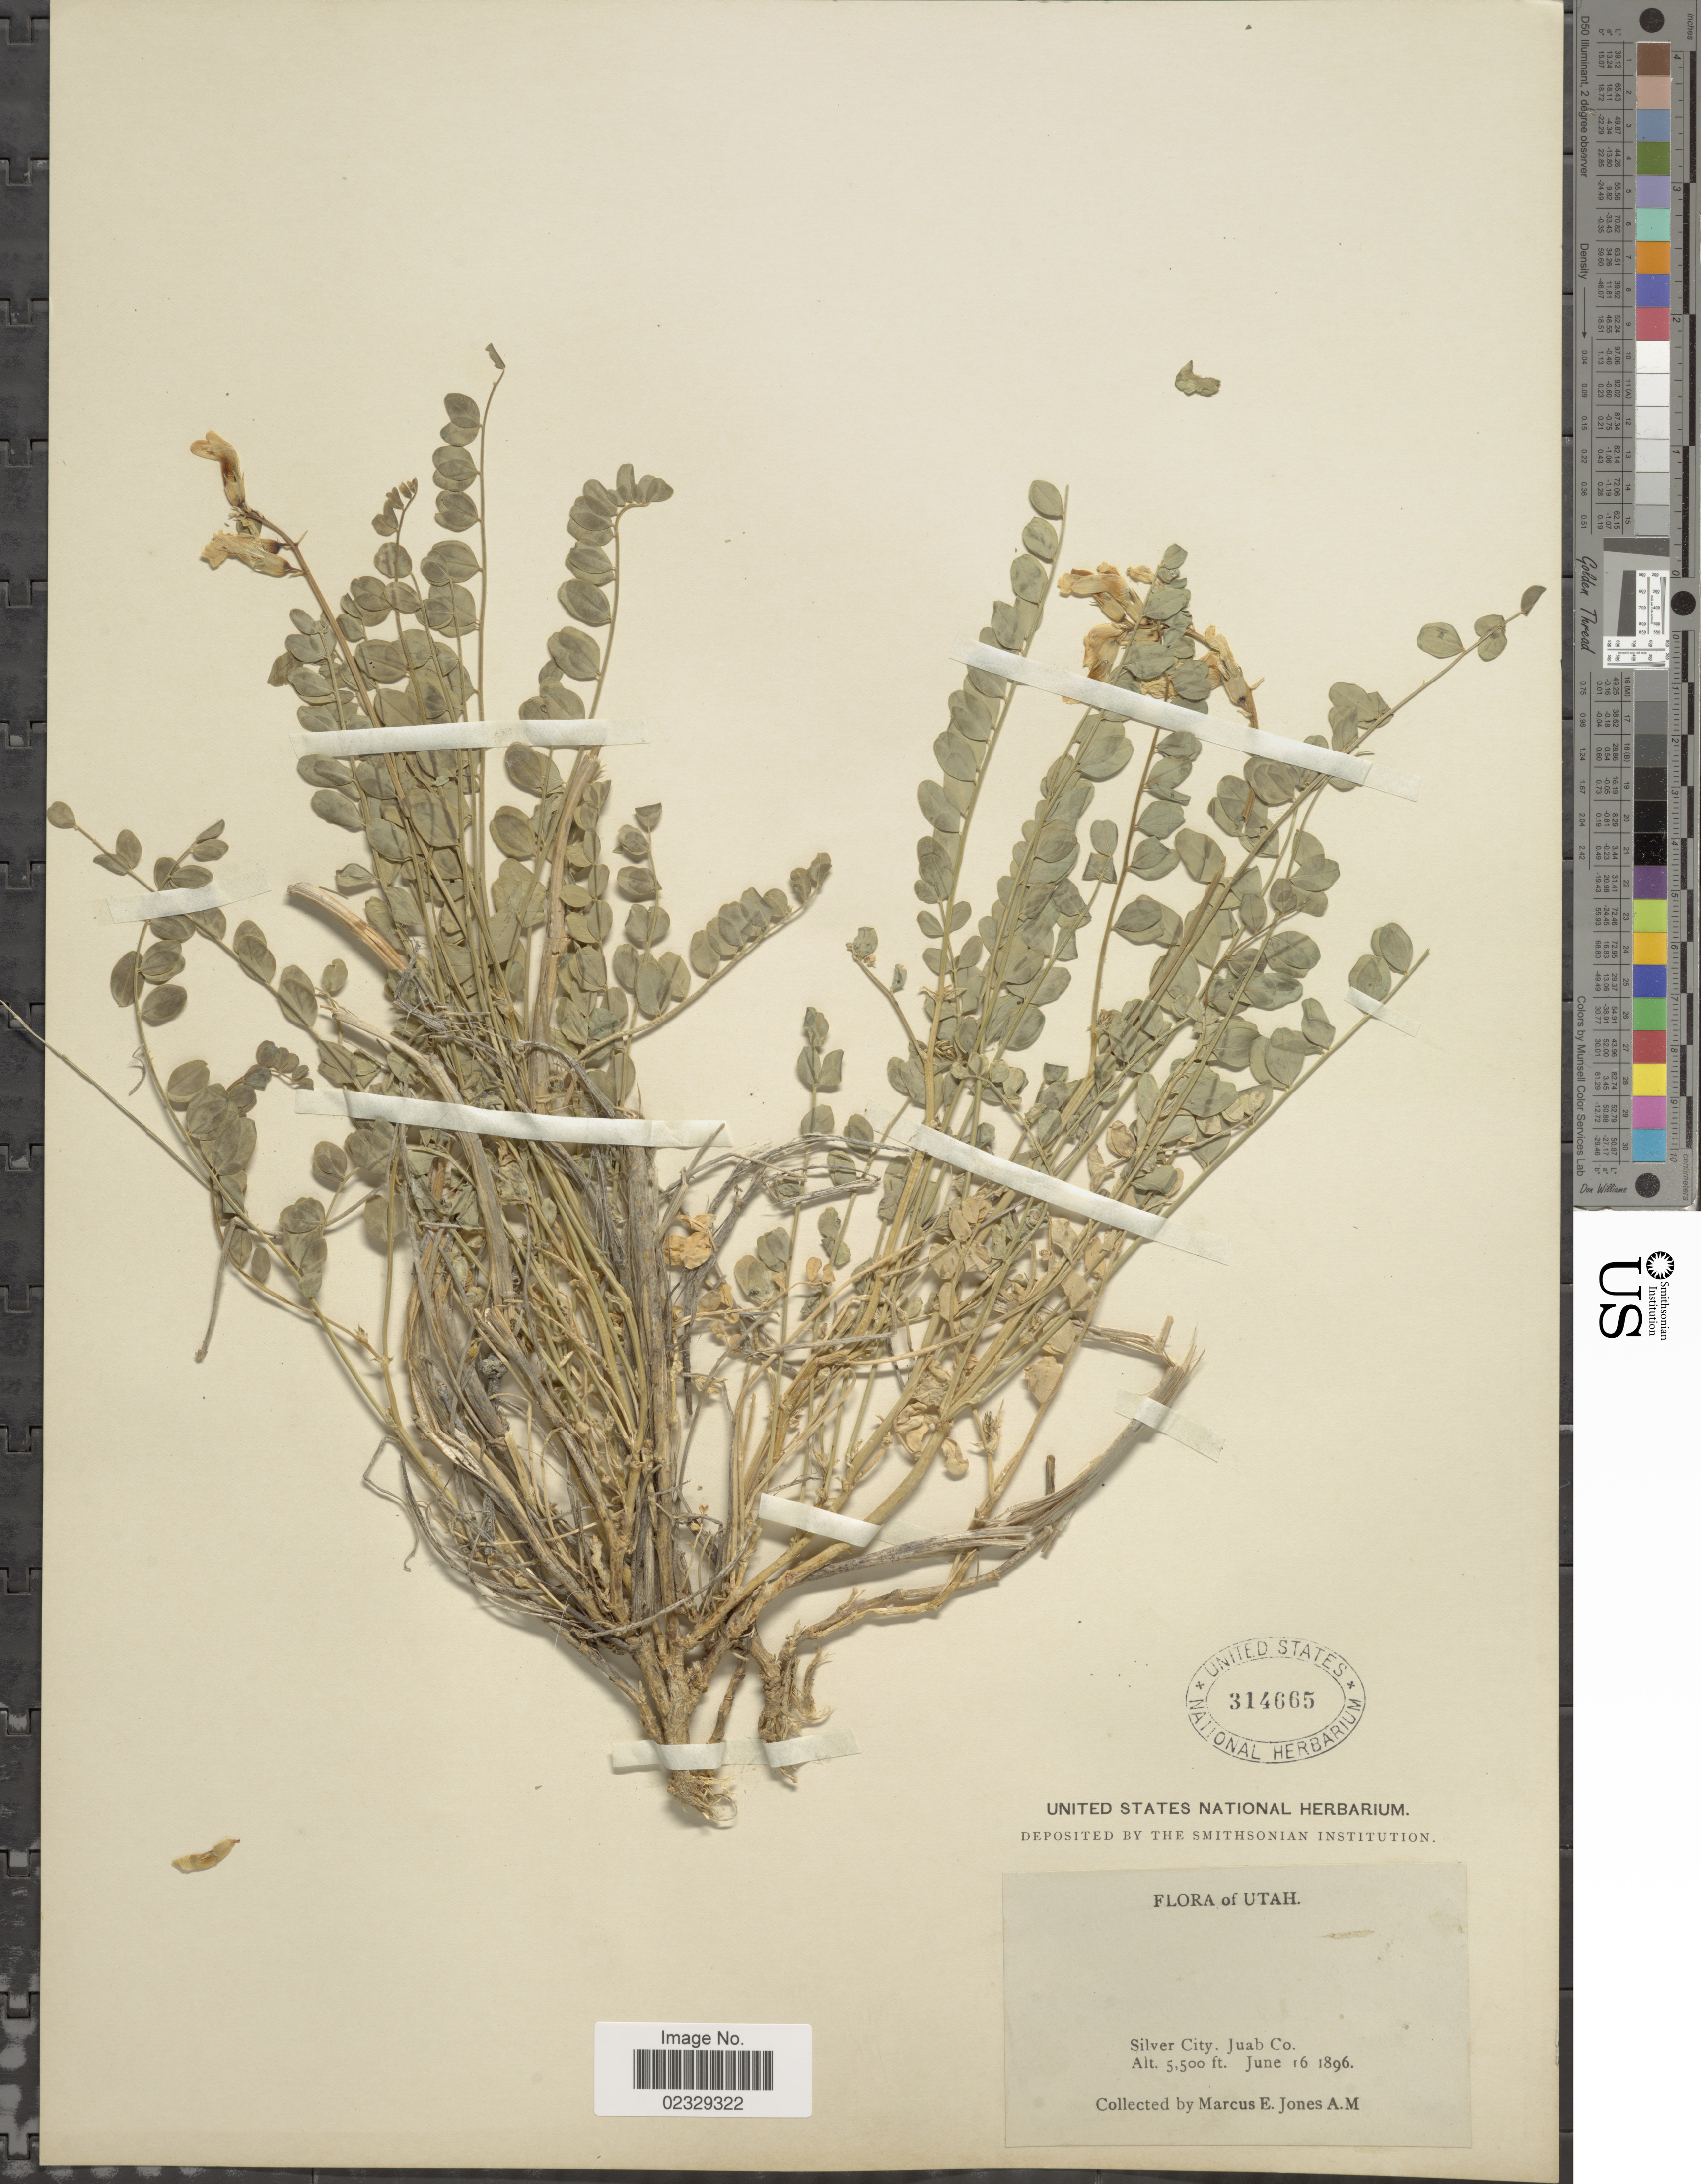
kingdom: Plantae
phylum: Tracheophyta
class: Magnoliopsida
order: Fabales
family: Fabaceae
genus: Astragalus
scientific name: Astragalus beckwithii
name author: Torr. & A. Gray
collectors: M. E. Jones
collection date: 1896-06-16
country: United States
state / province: Utah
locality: Silver City, Juab Co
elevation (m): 1676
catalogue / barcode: US 314665